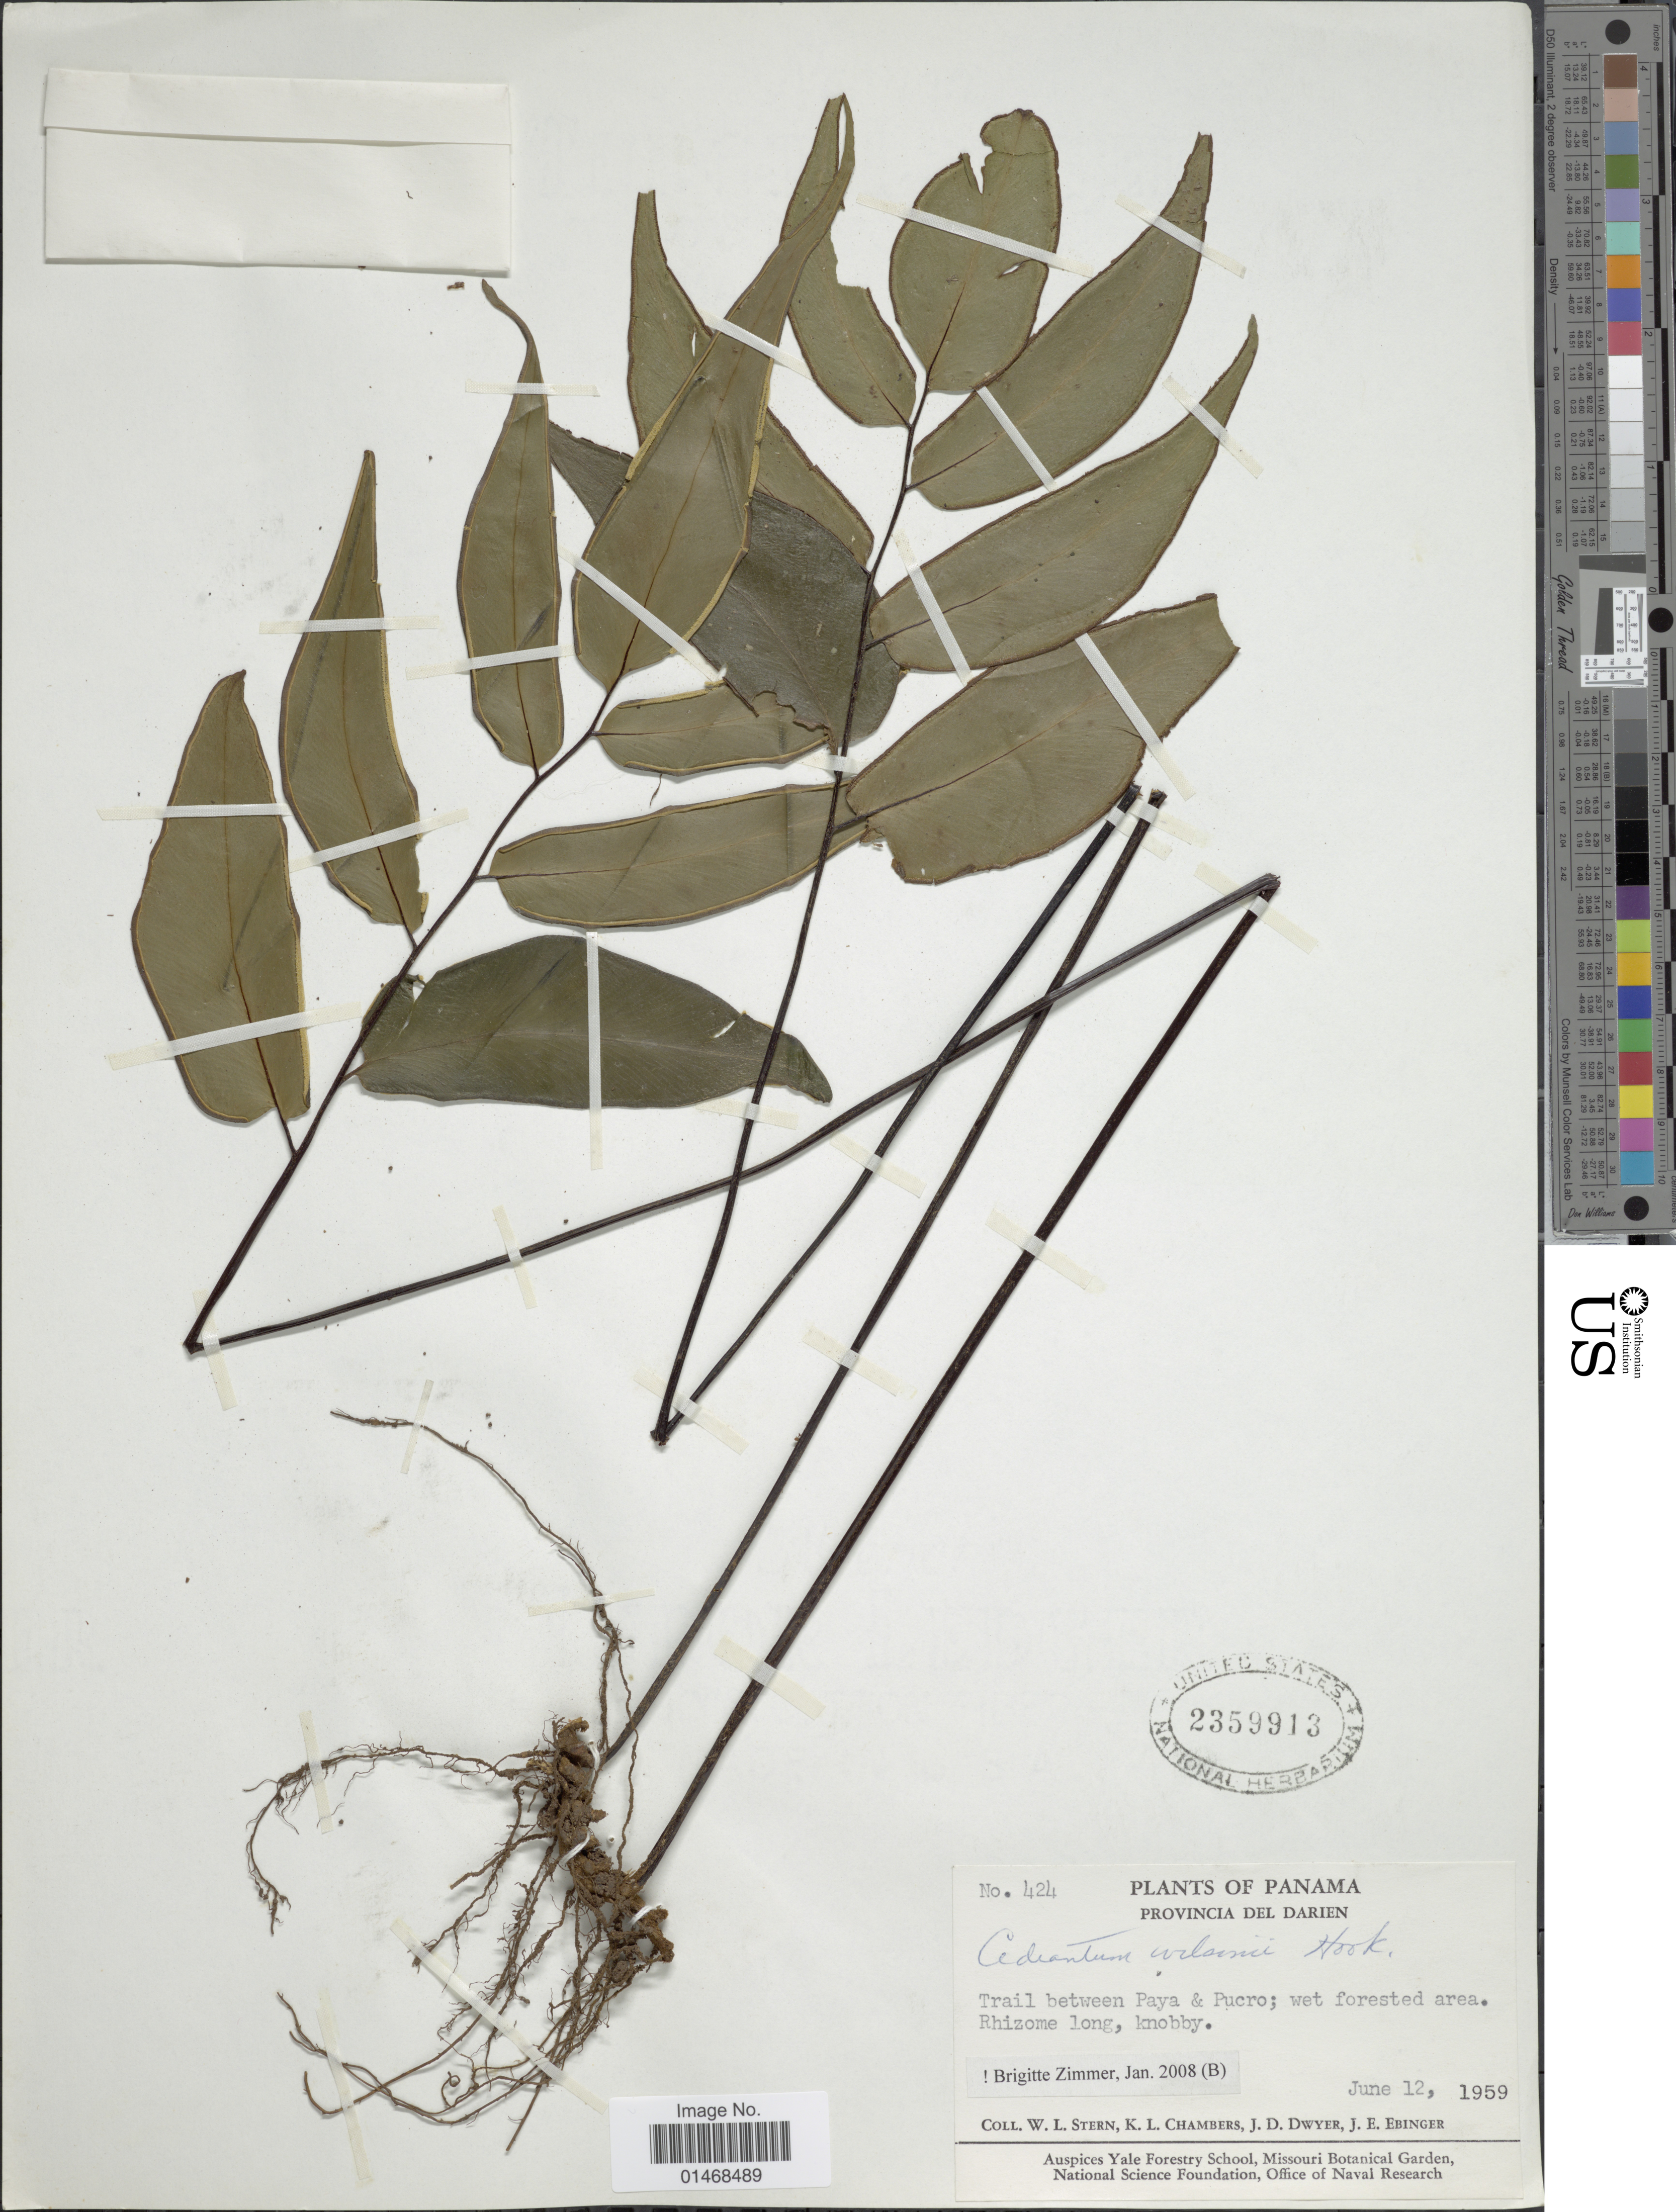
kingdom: Plantae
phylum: Tracheophyta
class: Polypodiopsida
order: Polypodiales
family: Pteridaceae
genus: Adiantum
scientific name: Adiantum wilsonii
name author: Hook.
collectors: W. L. Stern, K. Chambers, J. D. Dwyer & J. Ebinger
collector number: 424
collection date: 1959-06-12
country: Panama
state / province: Darién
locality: Trail between Paya & Pucro; wet forested area. Rhizome long, knobby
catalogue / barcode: US 2359913